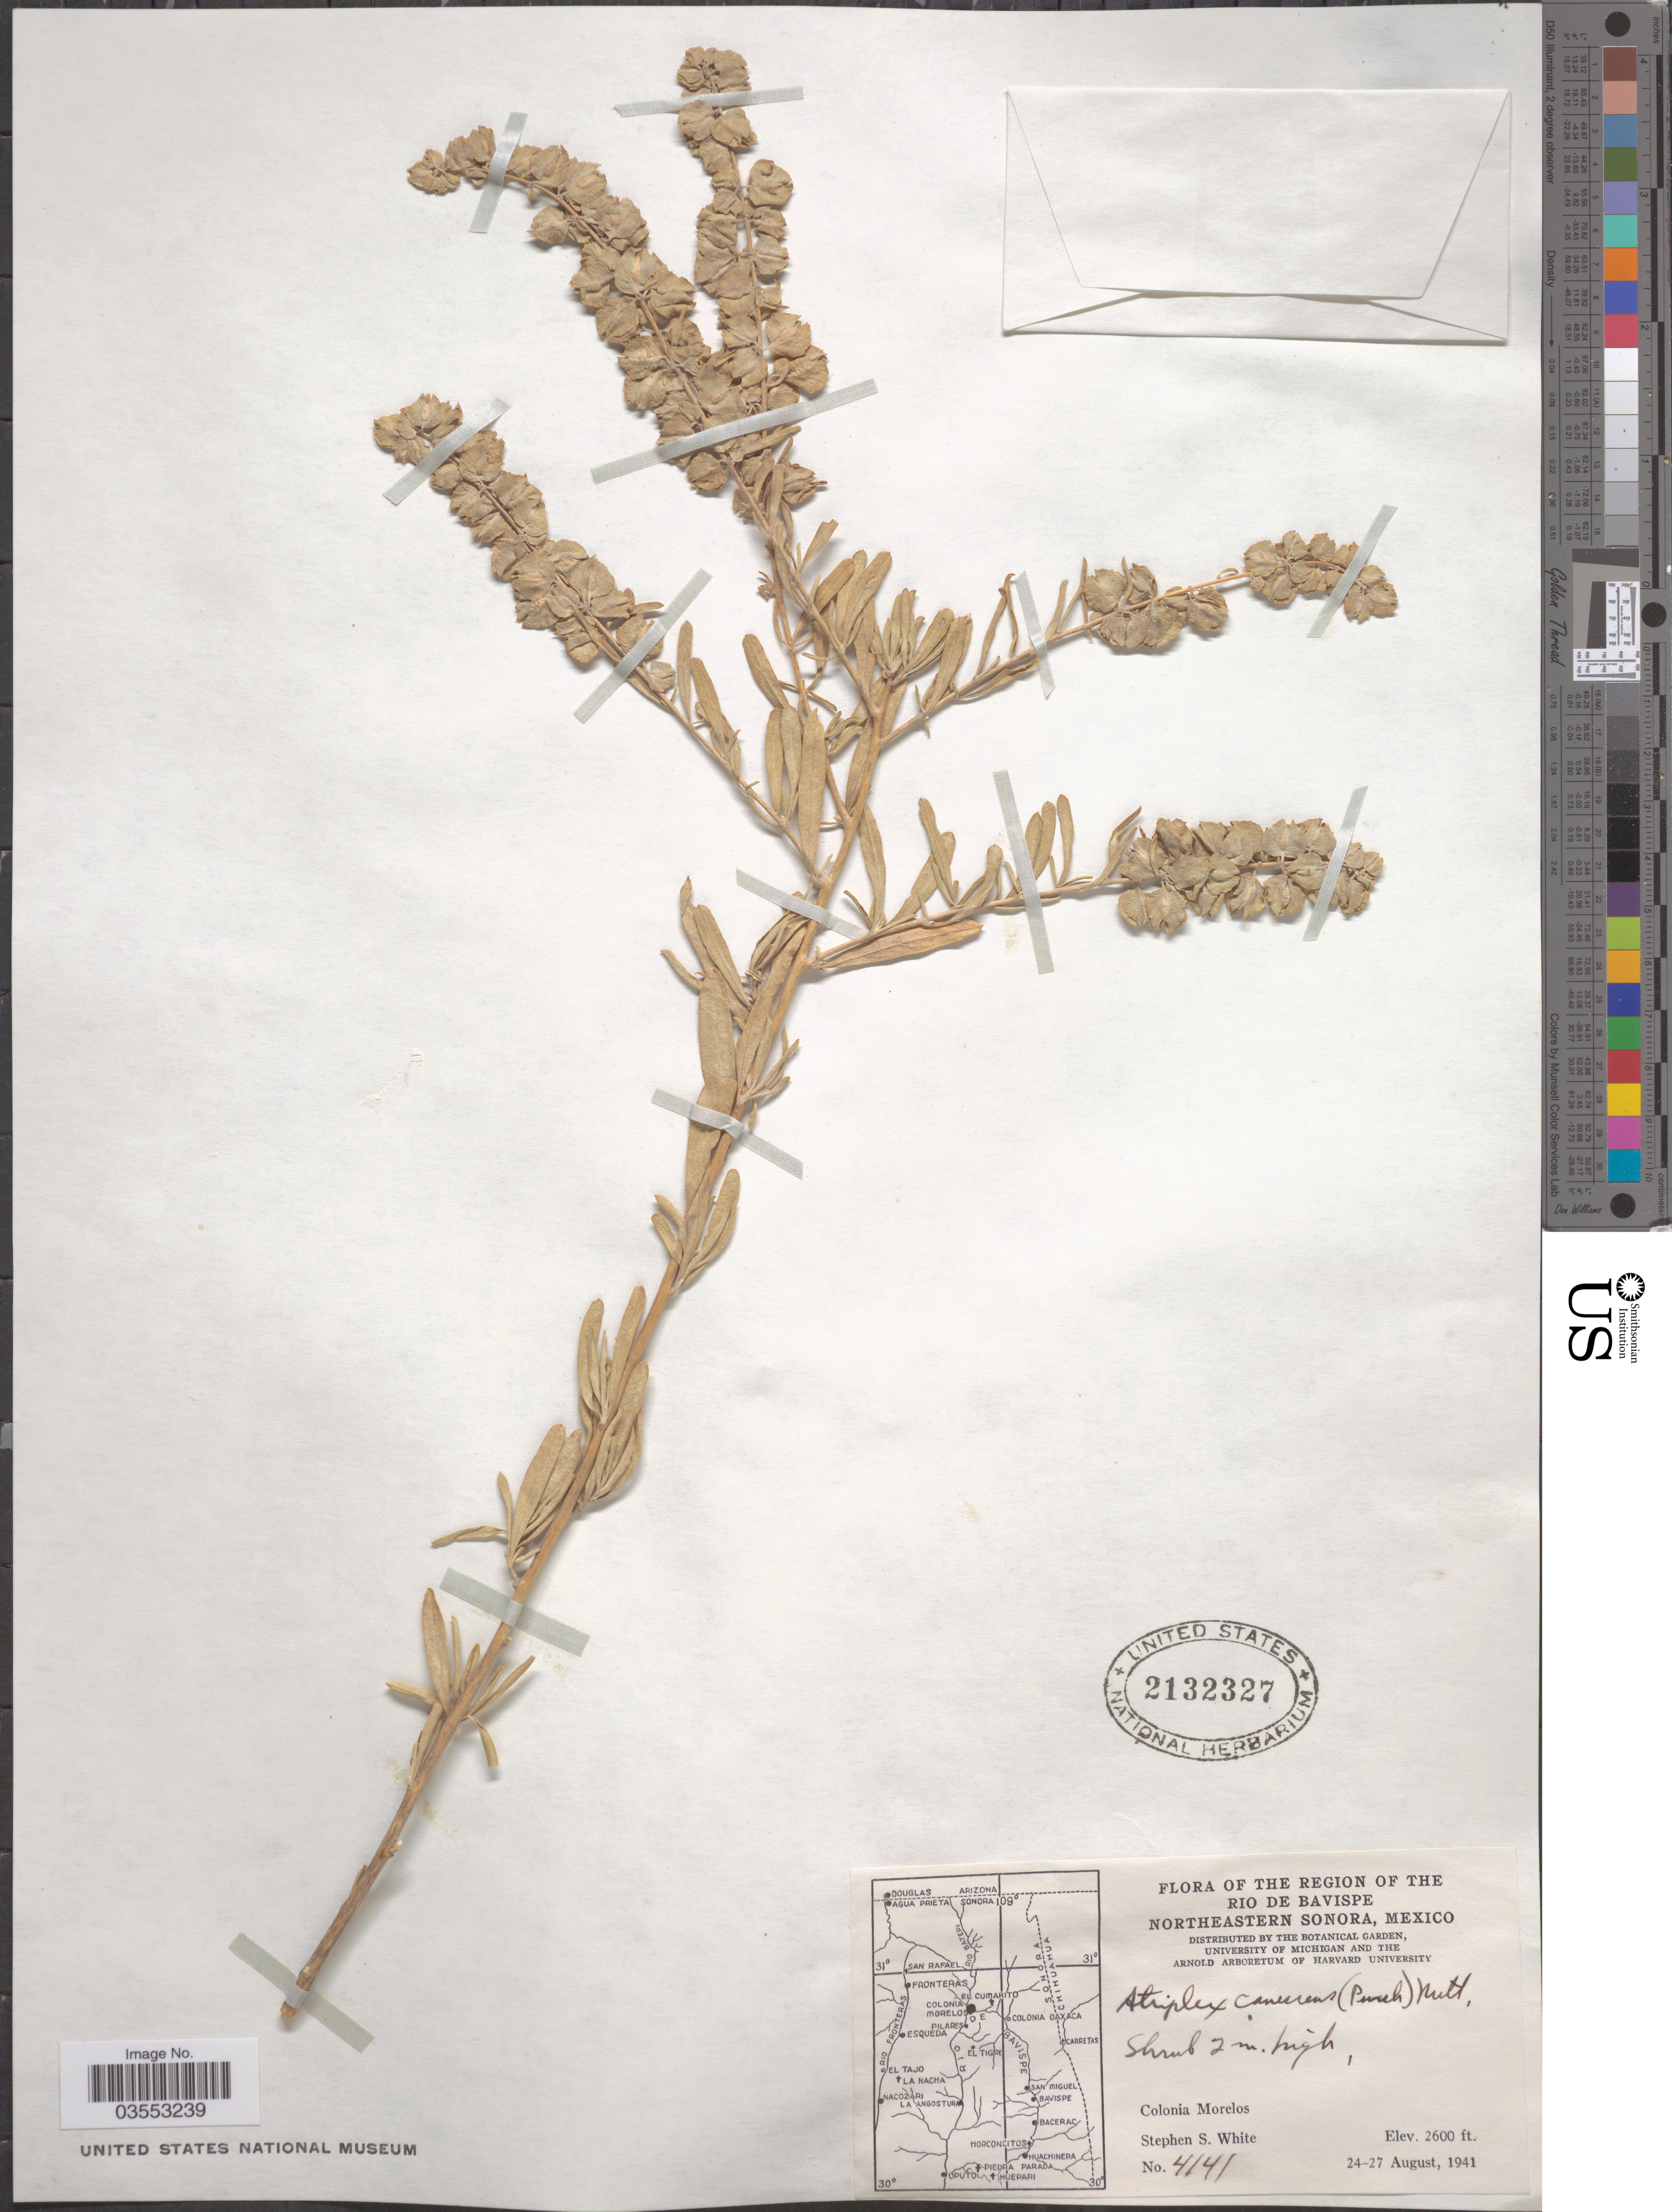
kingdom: Plantae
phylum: Tracheophyta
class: Magnoliopsida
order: Caryophyllales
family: Amaranthaceae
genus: Atriplex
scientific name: Atriplex canescens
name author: (Pursh) Nutt.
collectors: S. S. White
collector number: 4141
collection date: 1941-08-24/1941-08-27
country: Mexico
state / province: Sonora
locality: The Region of the Rio de Bavispe. Northeastern Sonora. Colonia Morelos.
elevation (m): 792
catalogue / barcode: US 2132327